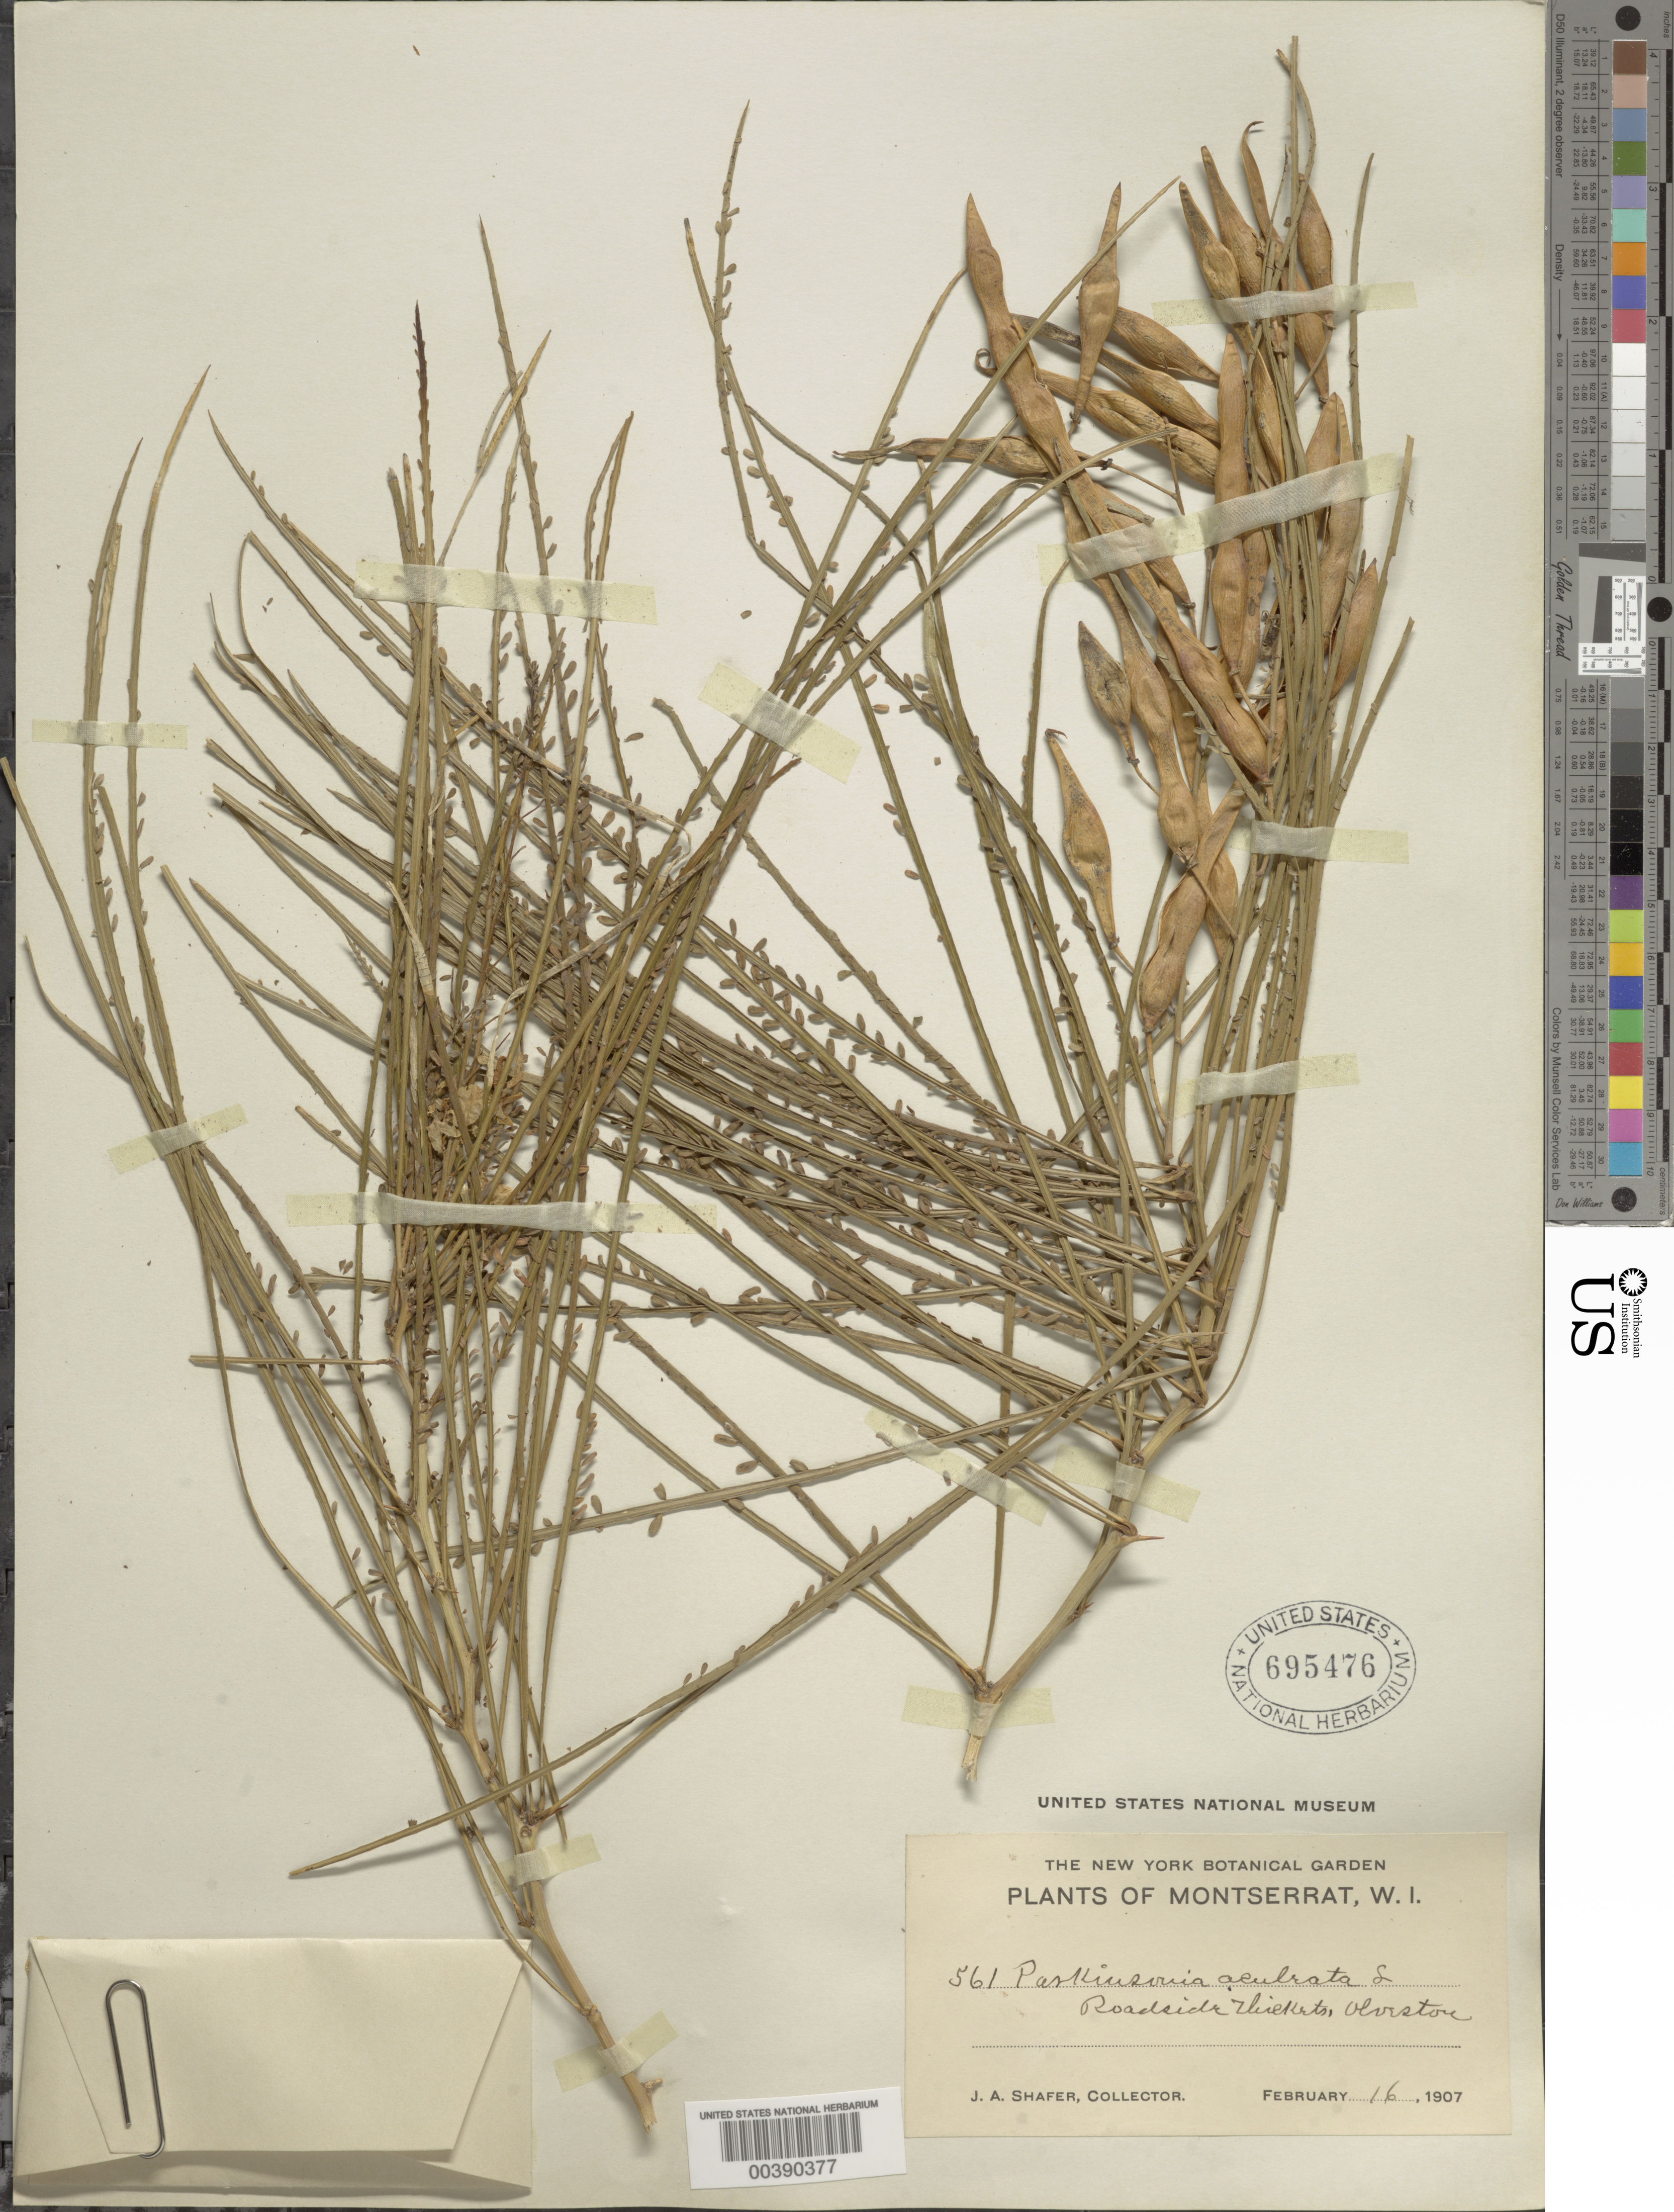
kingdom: Plantae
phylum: Tracheophyta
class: Magnoliopsida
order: Fabales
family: Fabaceae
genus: Parkinsonia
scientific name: Parkinsonia aculeata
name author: L.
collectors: J. A. Shafer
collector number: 561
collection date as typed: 16 Feb 1907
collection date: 1907-02-16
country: Montserrat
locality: Olveston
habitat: Roadside thickets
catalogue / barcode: US 695476